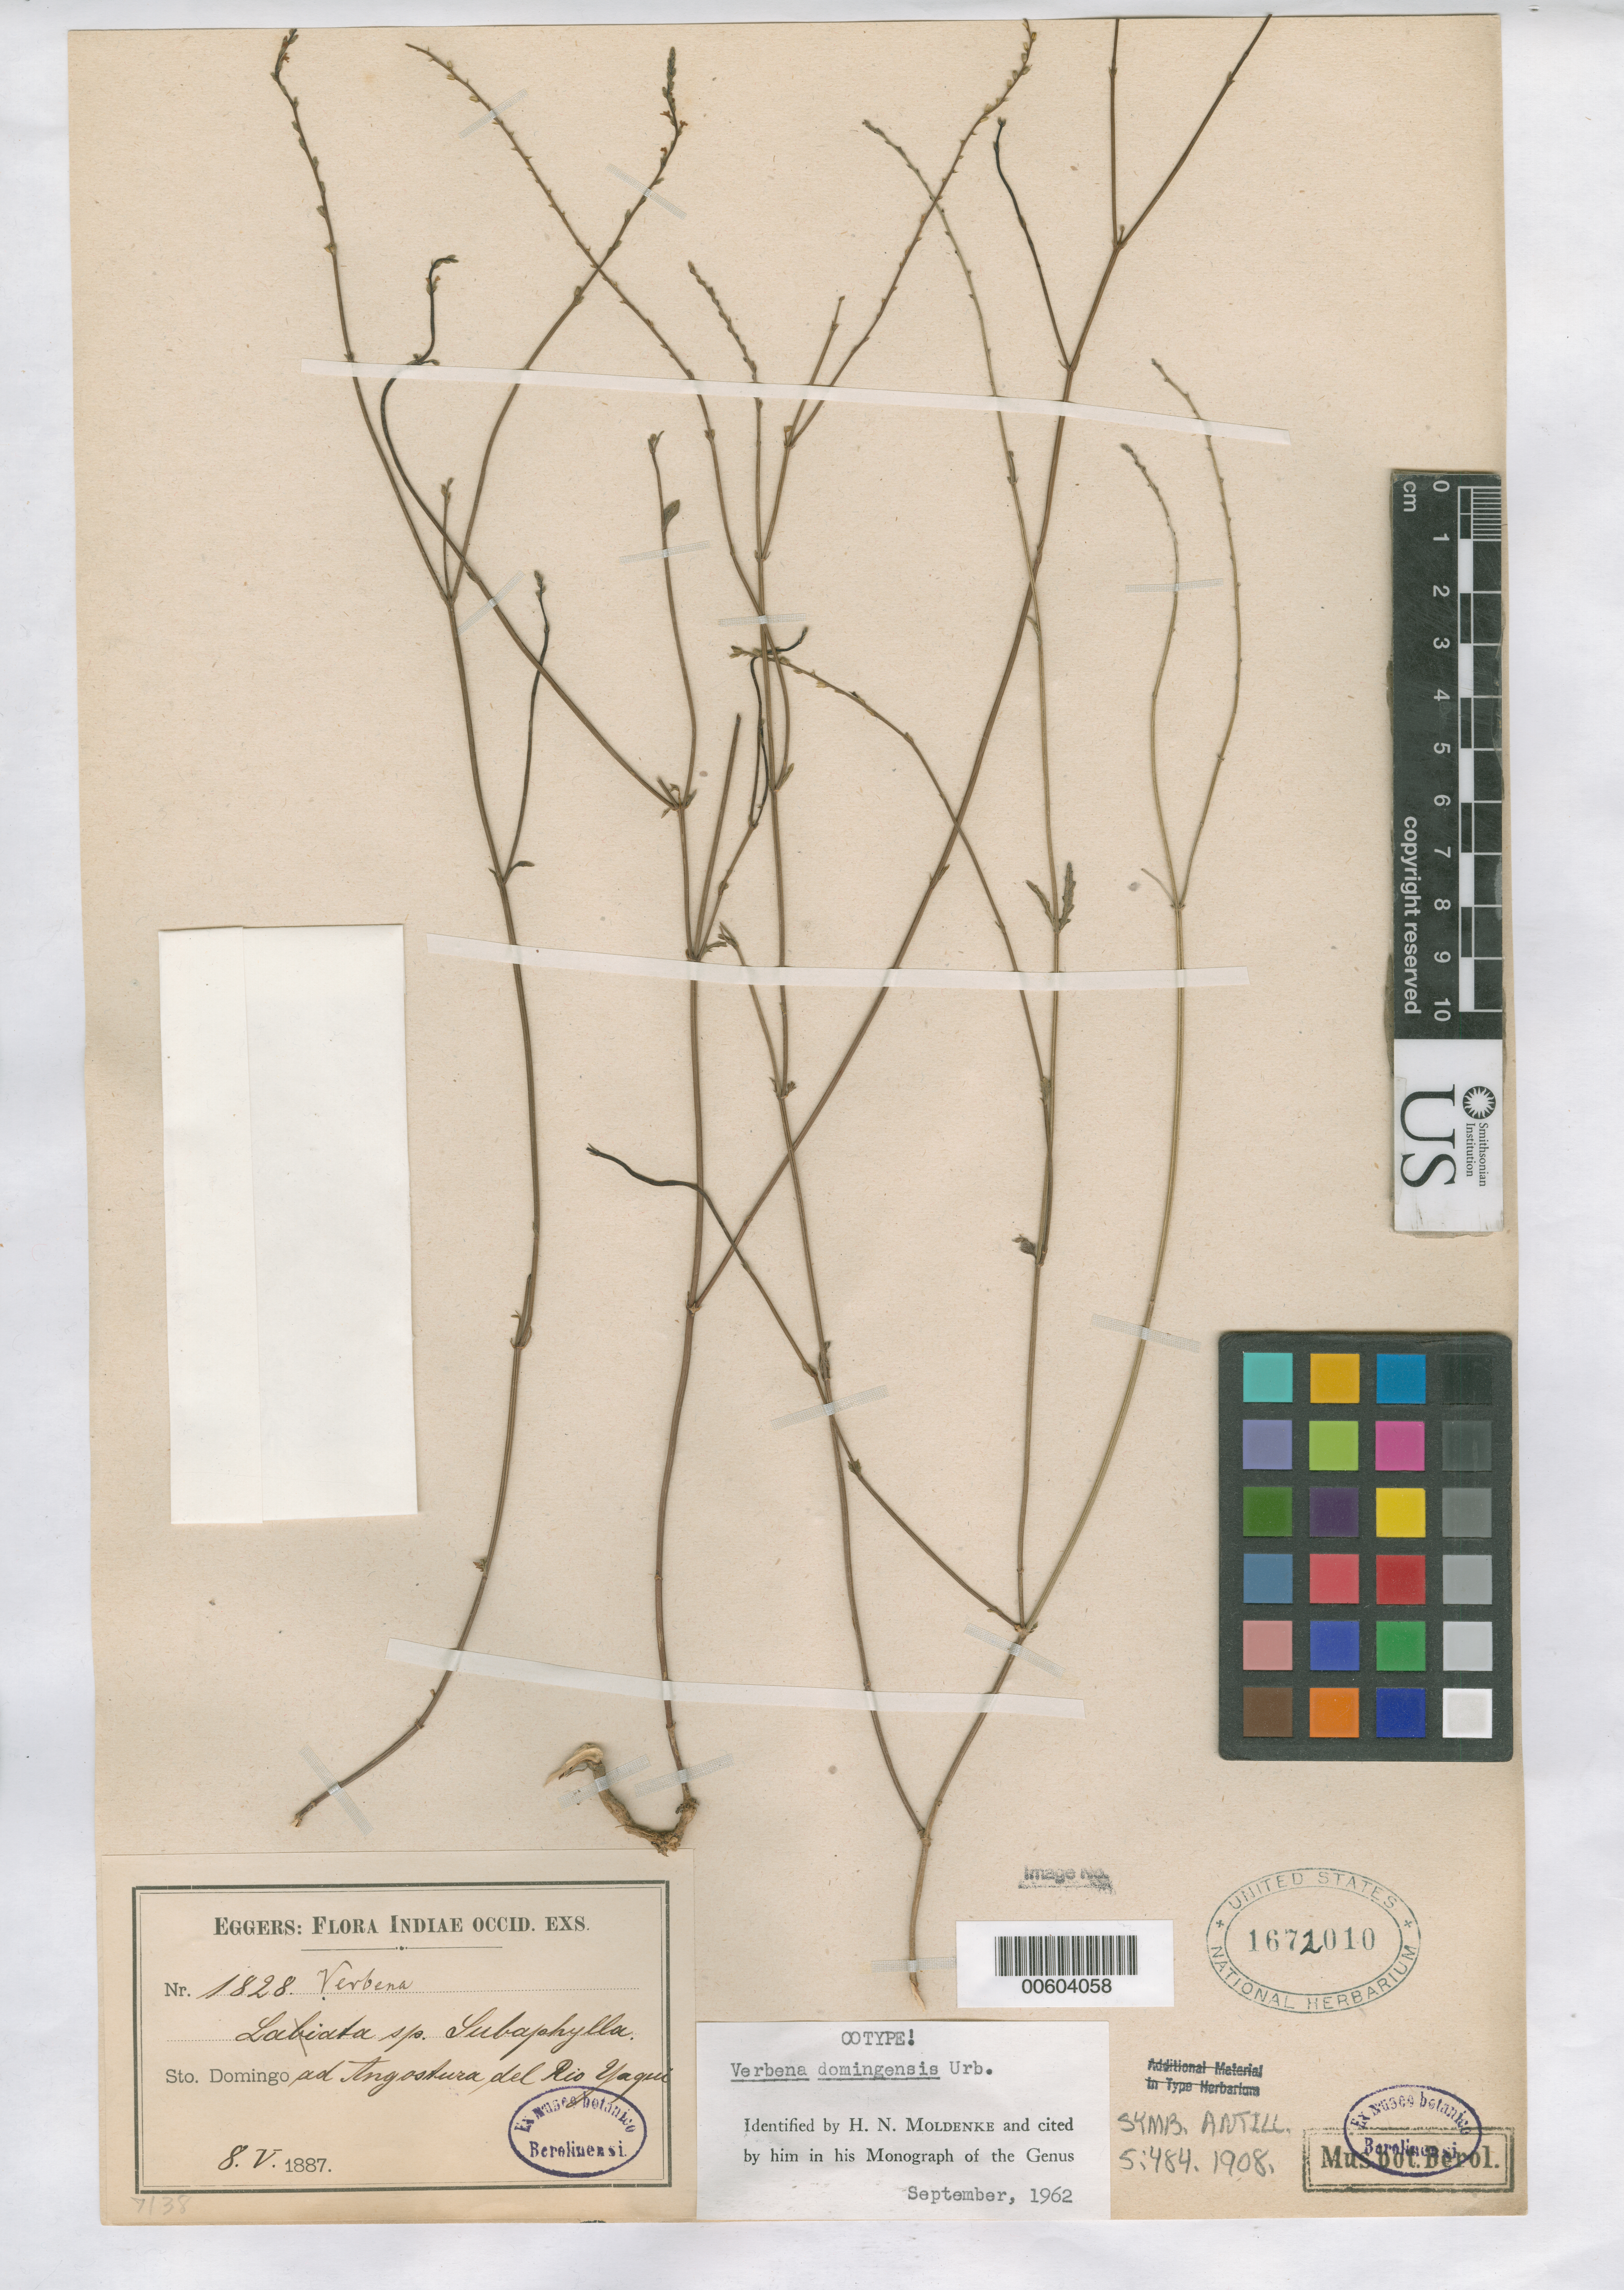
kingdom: Plantae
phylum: Tracheophyta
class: Magnoliopsida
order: Lamiales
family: Verbenaceae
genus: Verbena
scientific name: Verbena domingensis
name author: Urb.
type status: Syntype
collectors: H. F. A. von Eggers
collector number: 1828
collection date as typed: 08 May 1887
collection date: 1887-05-08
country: Dominican Republic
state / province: Santo Domingo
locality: Sud Angostura del Rio Yaqui.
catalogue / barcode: US 1672010